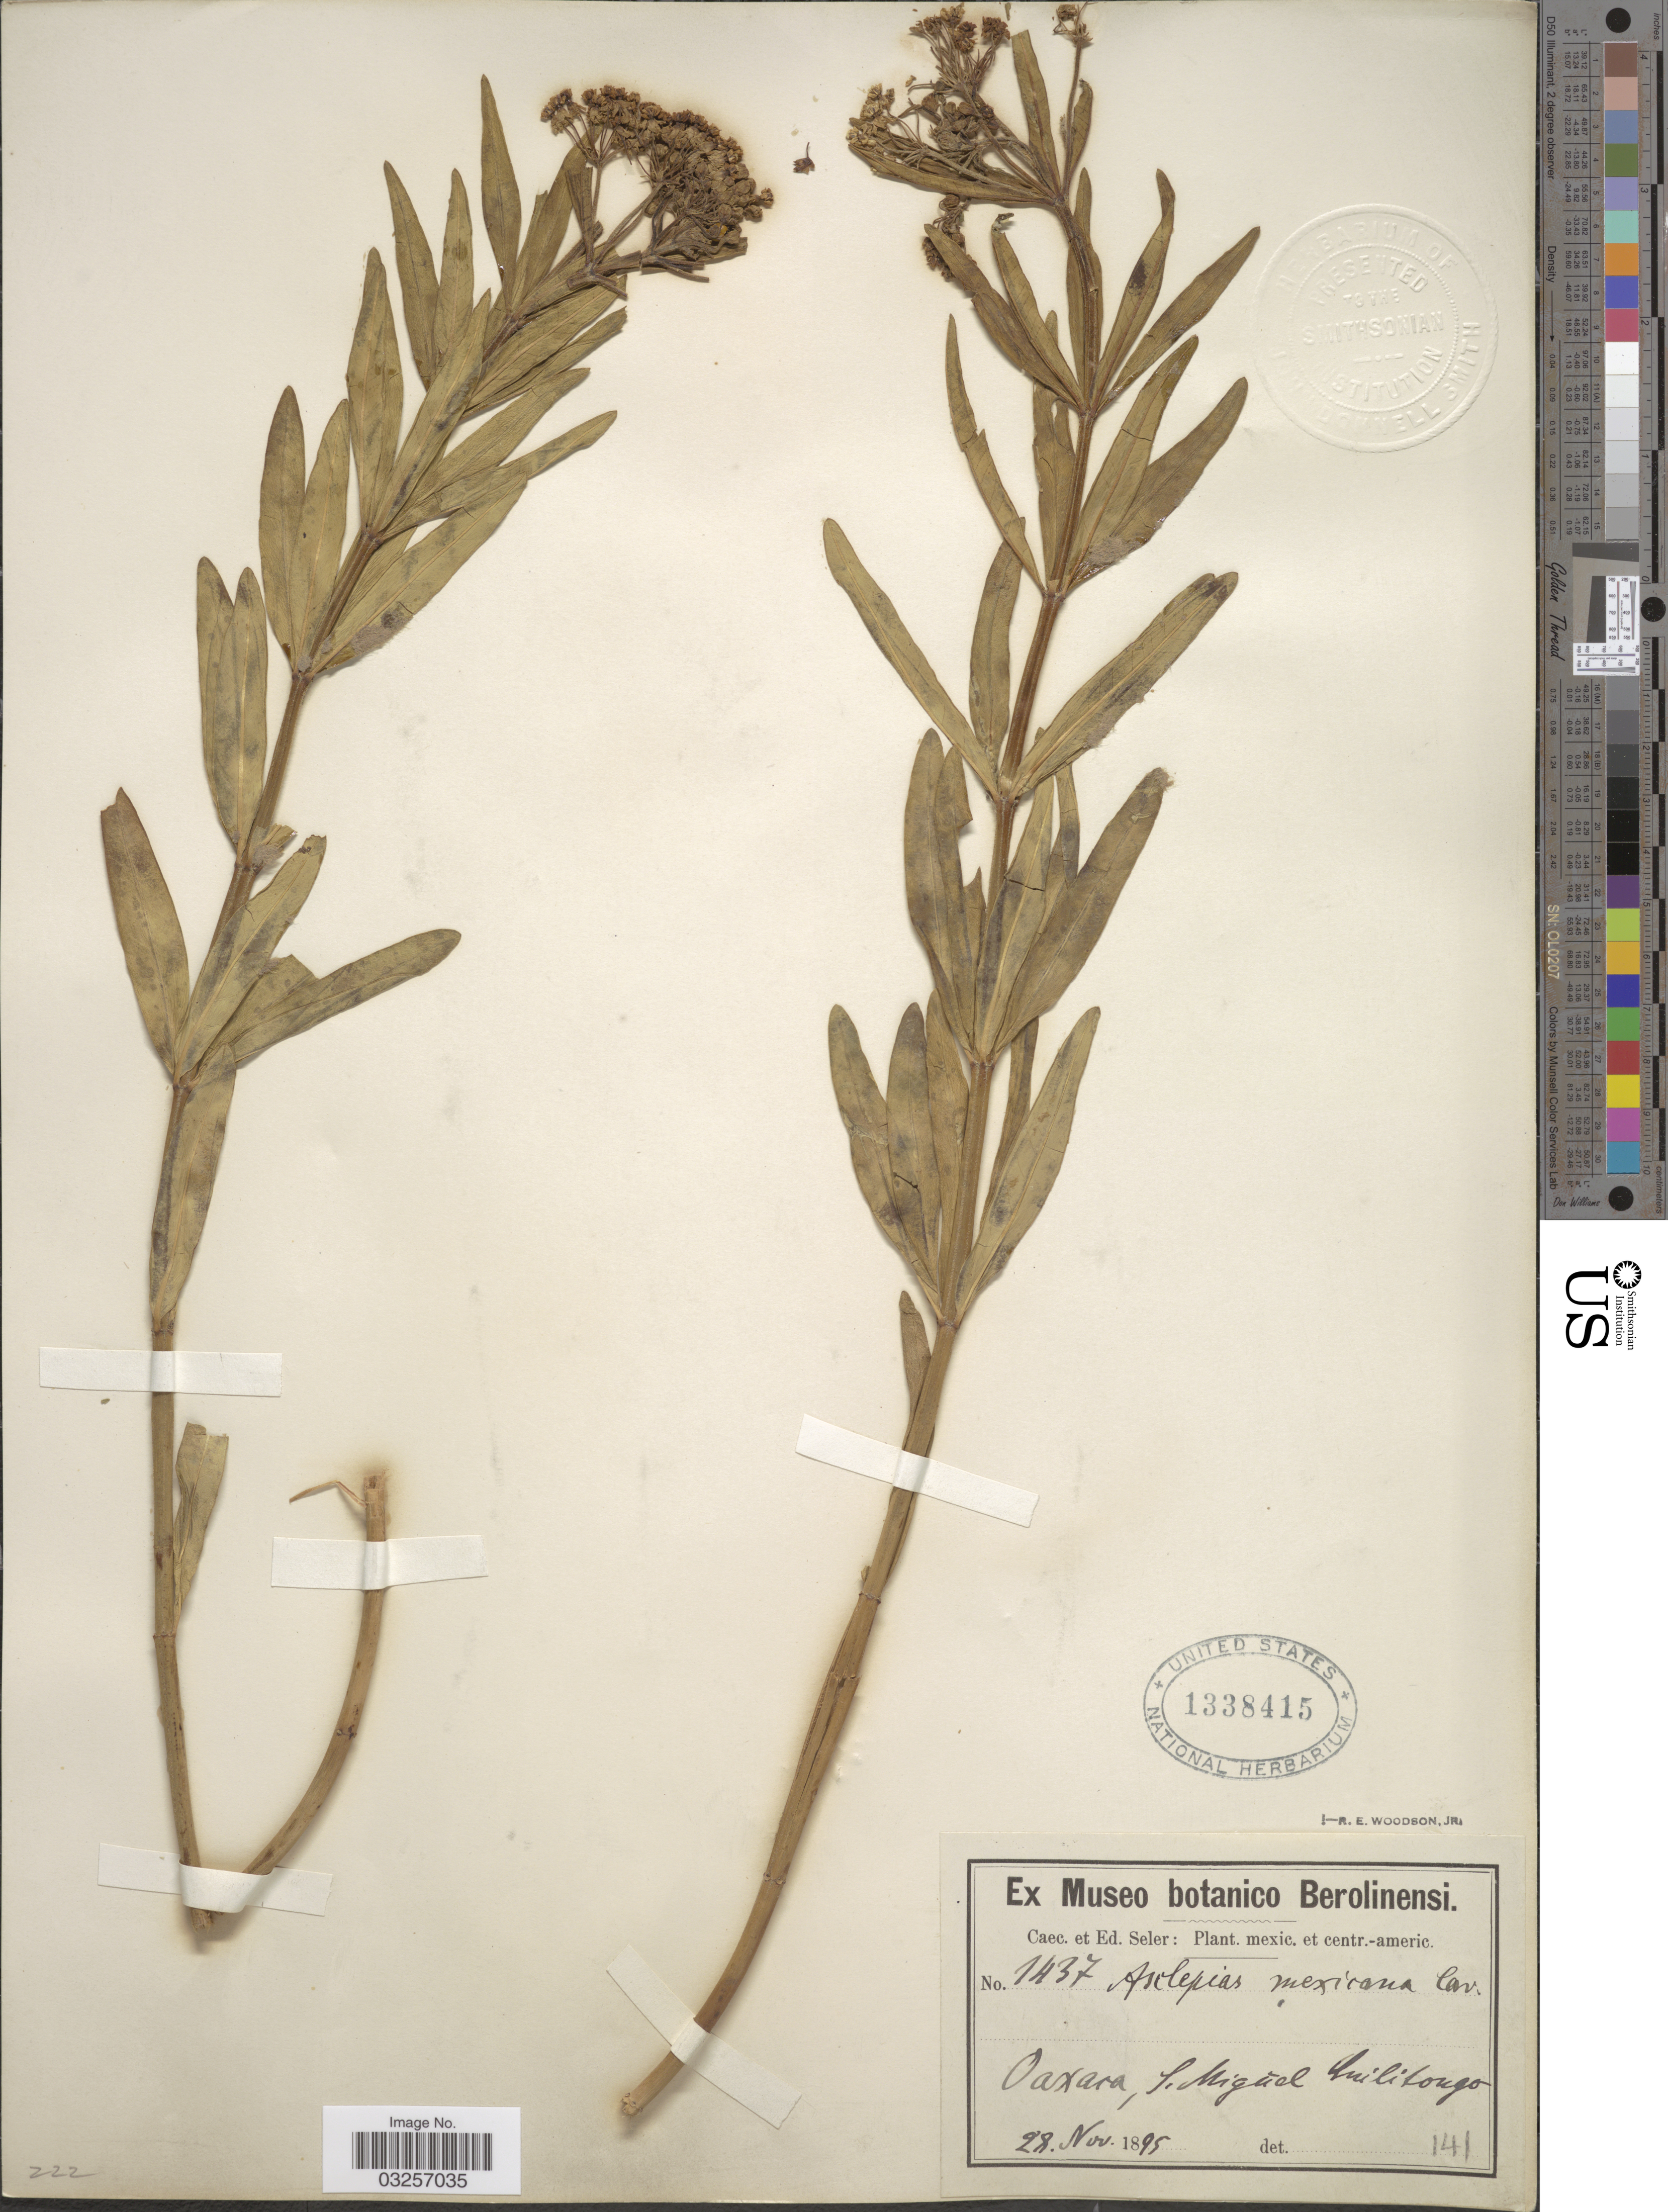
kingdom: Plantae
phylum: Tracheophyta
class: Magnoliopsida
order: Gentianales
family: Apocynaceae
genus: Asclepias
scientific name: Asclepias mexicana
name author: Cav.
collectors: C. Seler & E. G. Seler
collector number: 1437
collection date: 1895-11-28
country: Mexico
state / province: Oaxaca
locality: S. Migúel Quilitongo.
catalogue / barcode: US 1338415